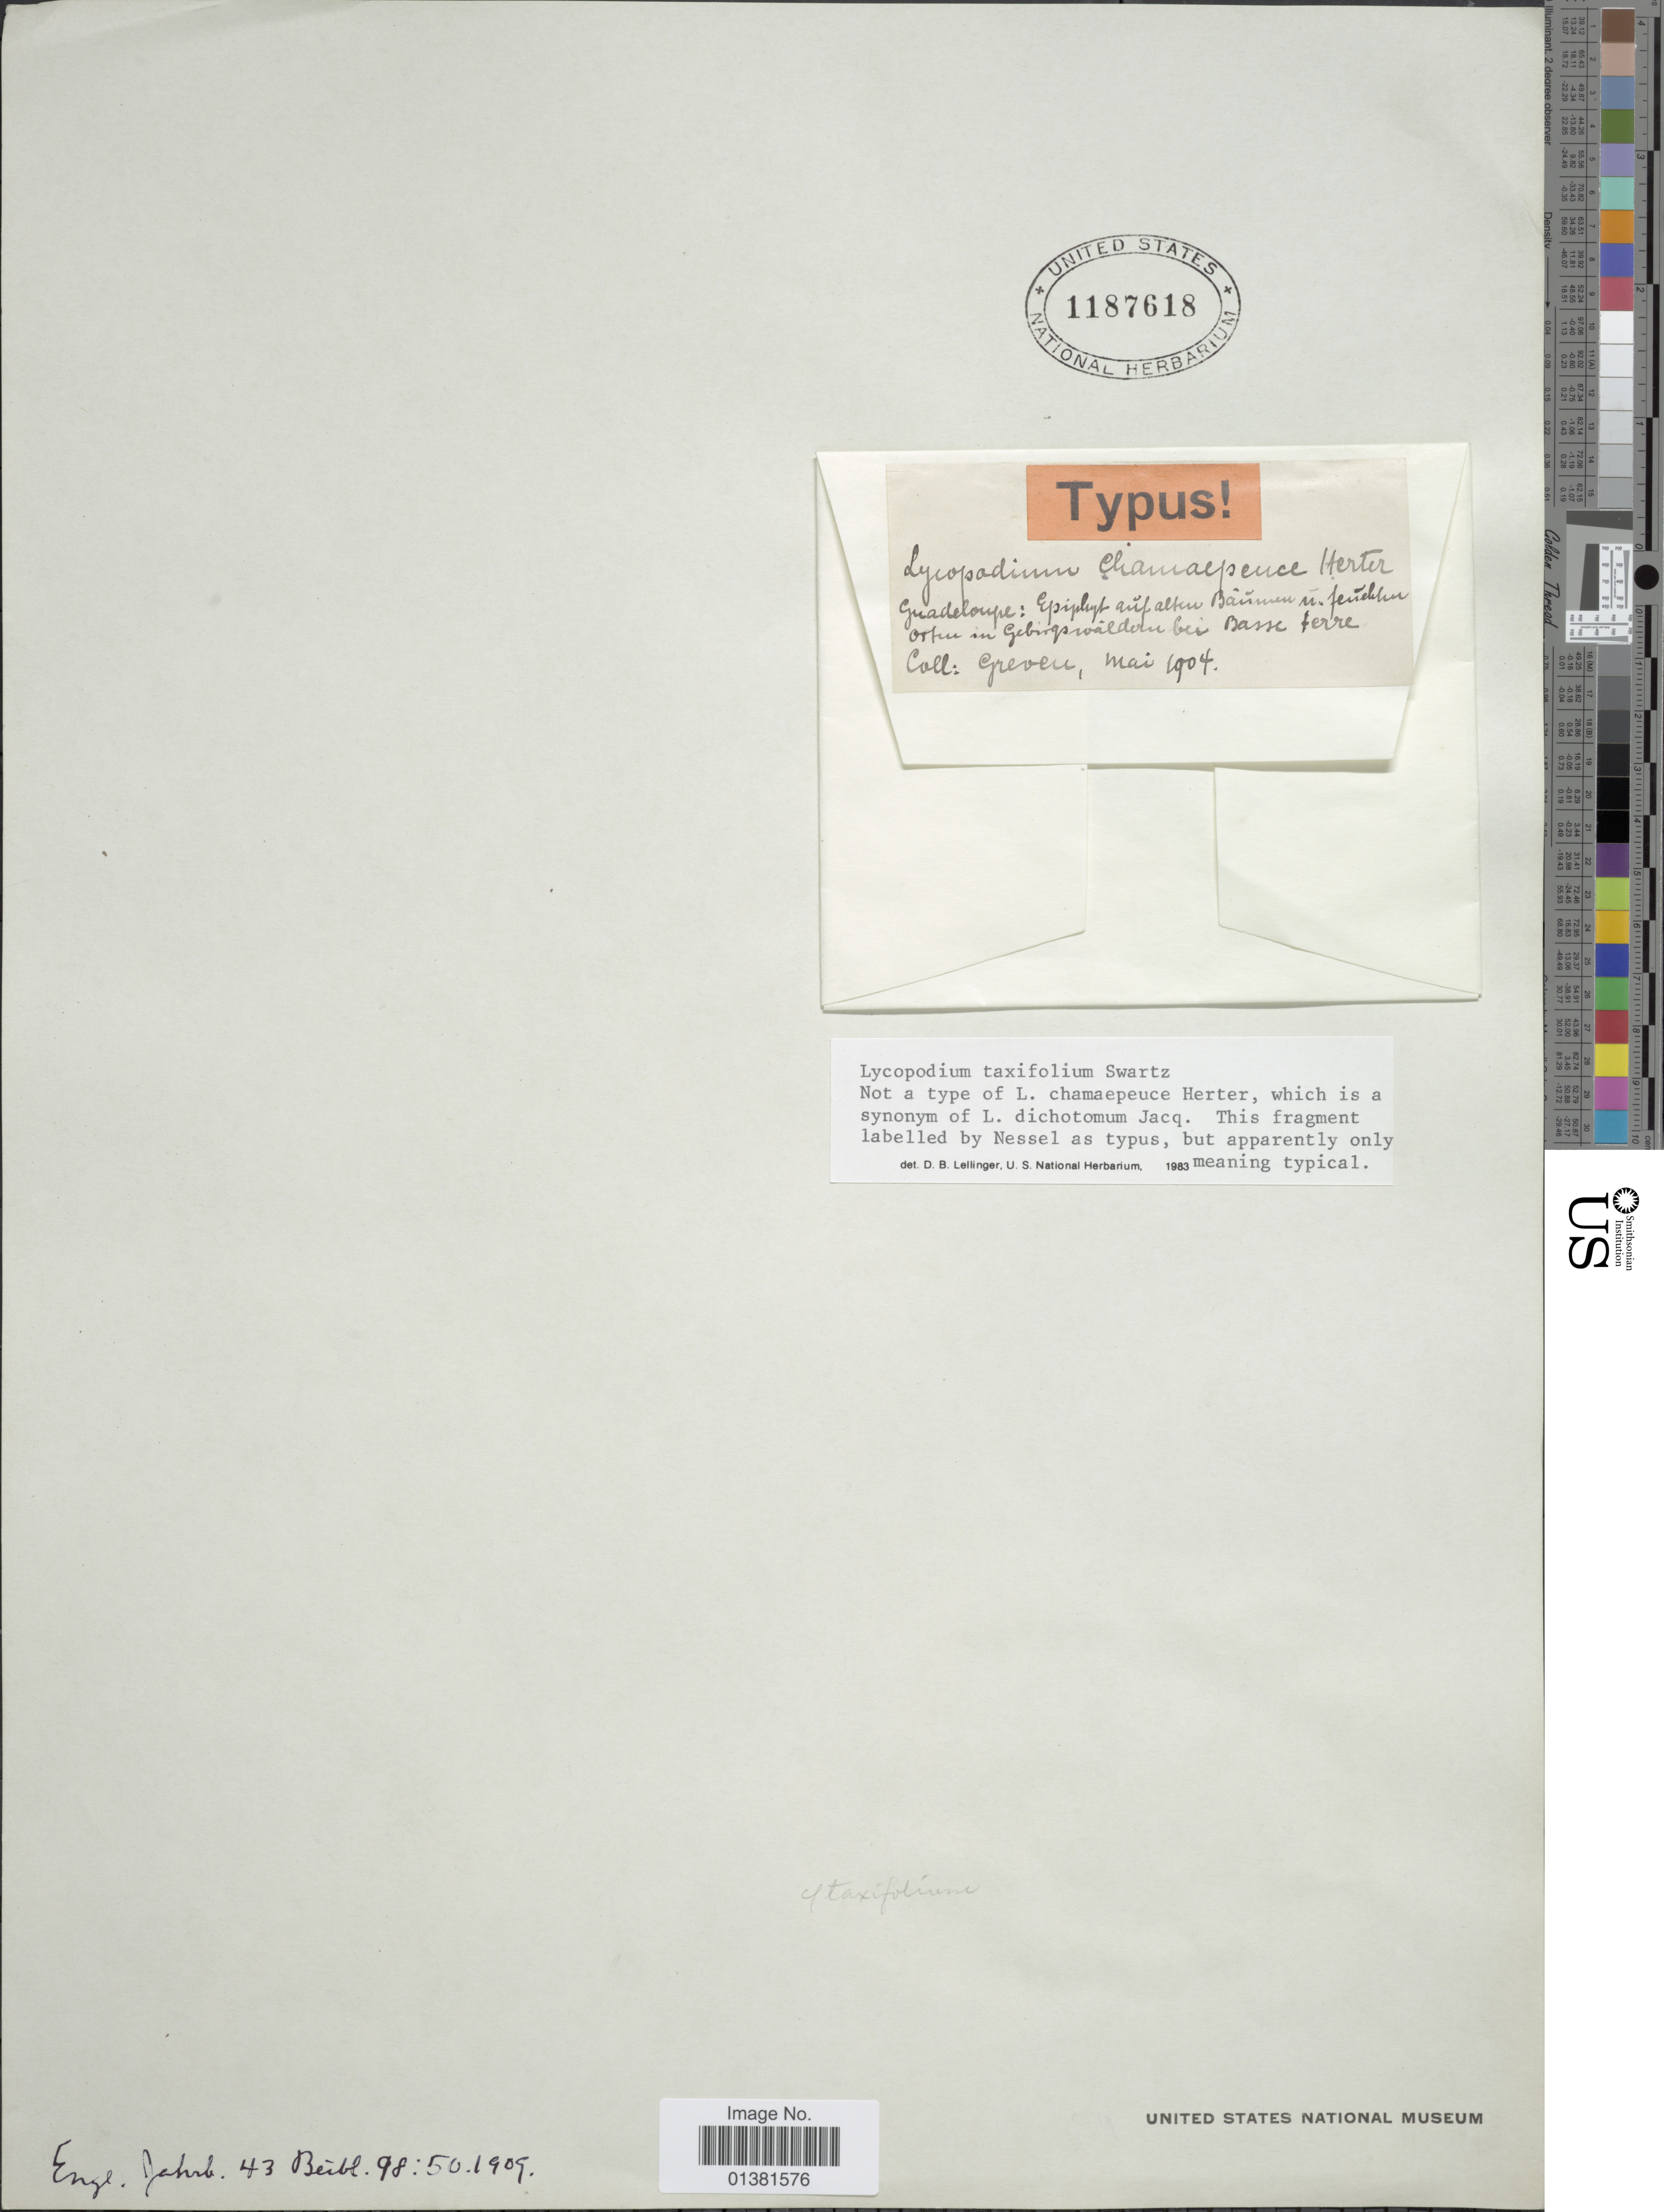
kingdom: Plantae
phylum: Tracheophyta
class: Lycopodiopsida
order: Lycopodiales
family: Lycopodiaceae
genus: Phlegmariurus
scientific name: Phlegmariurus taxifolius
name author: (Sw.) Á. Löve & D. Löve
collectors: Greves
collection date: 1904-05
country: Guadeloupe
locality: Auf alten Bäumen und feuchten orten in Gebirges wildern bei Basse terre.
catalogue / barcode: US 1187618